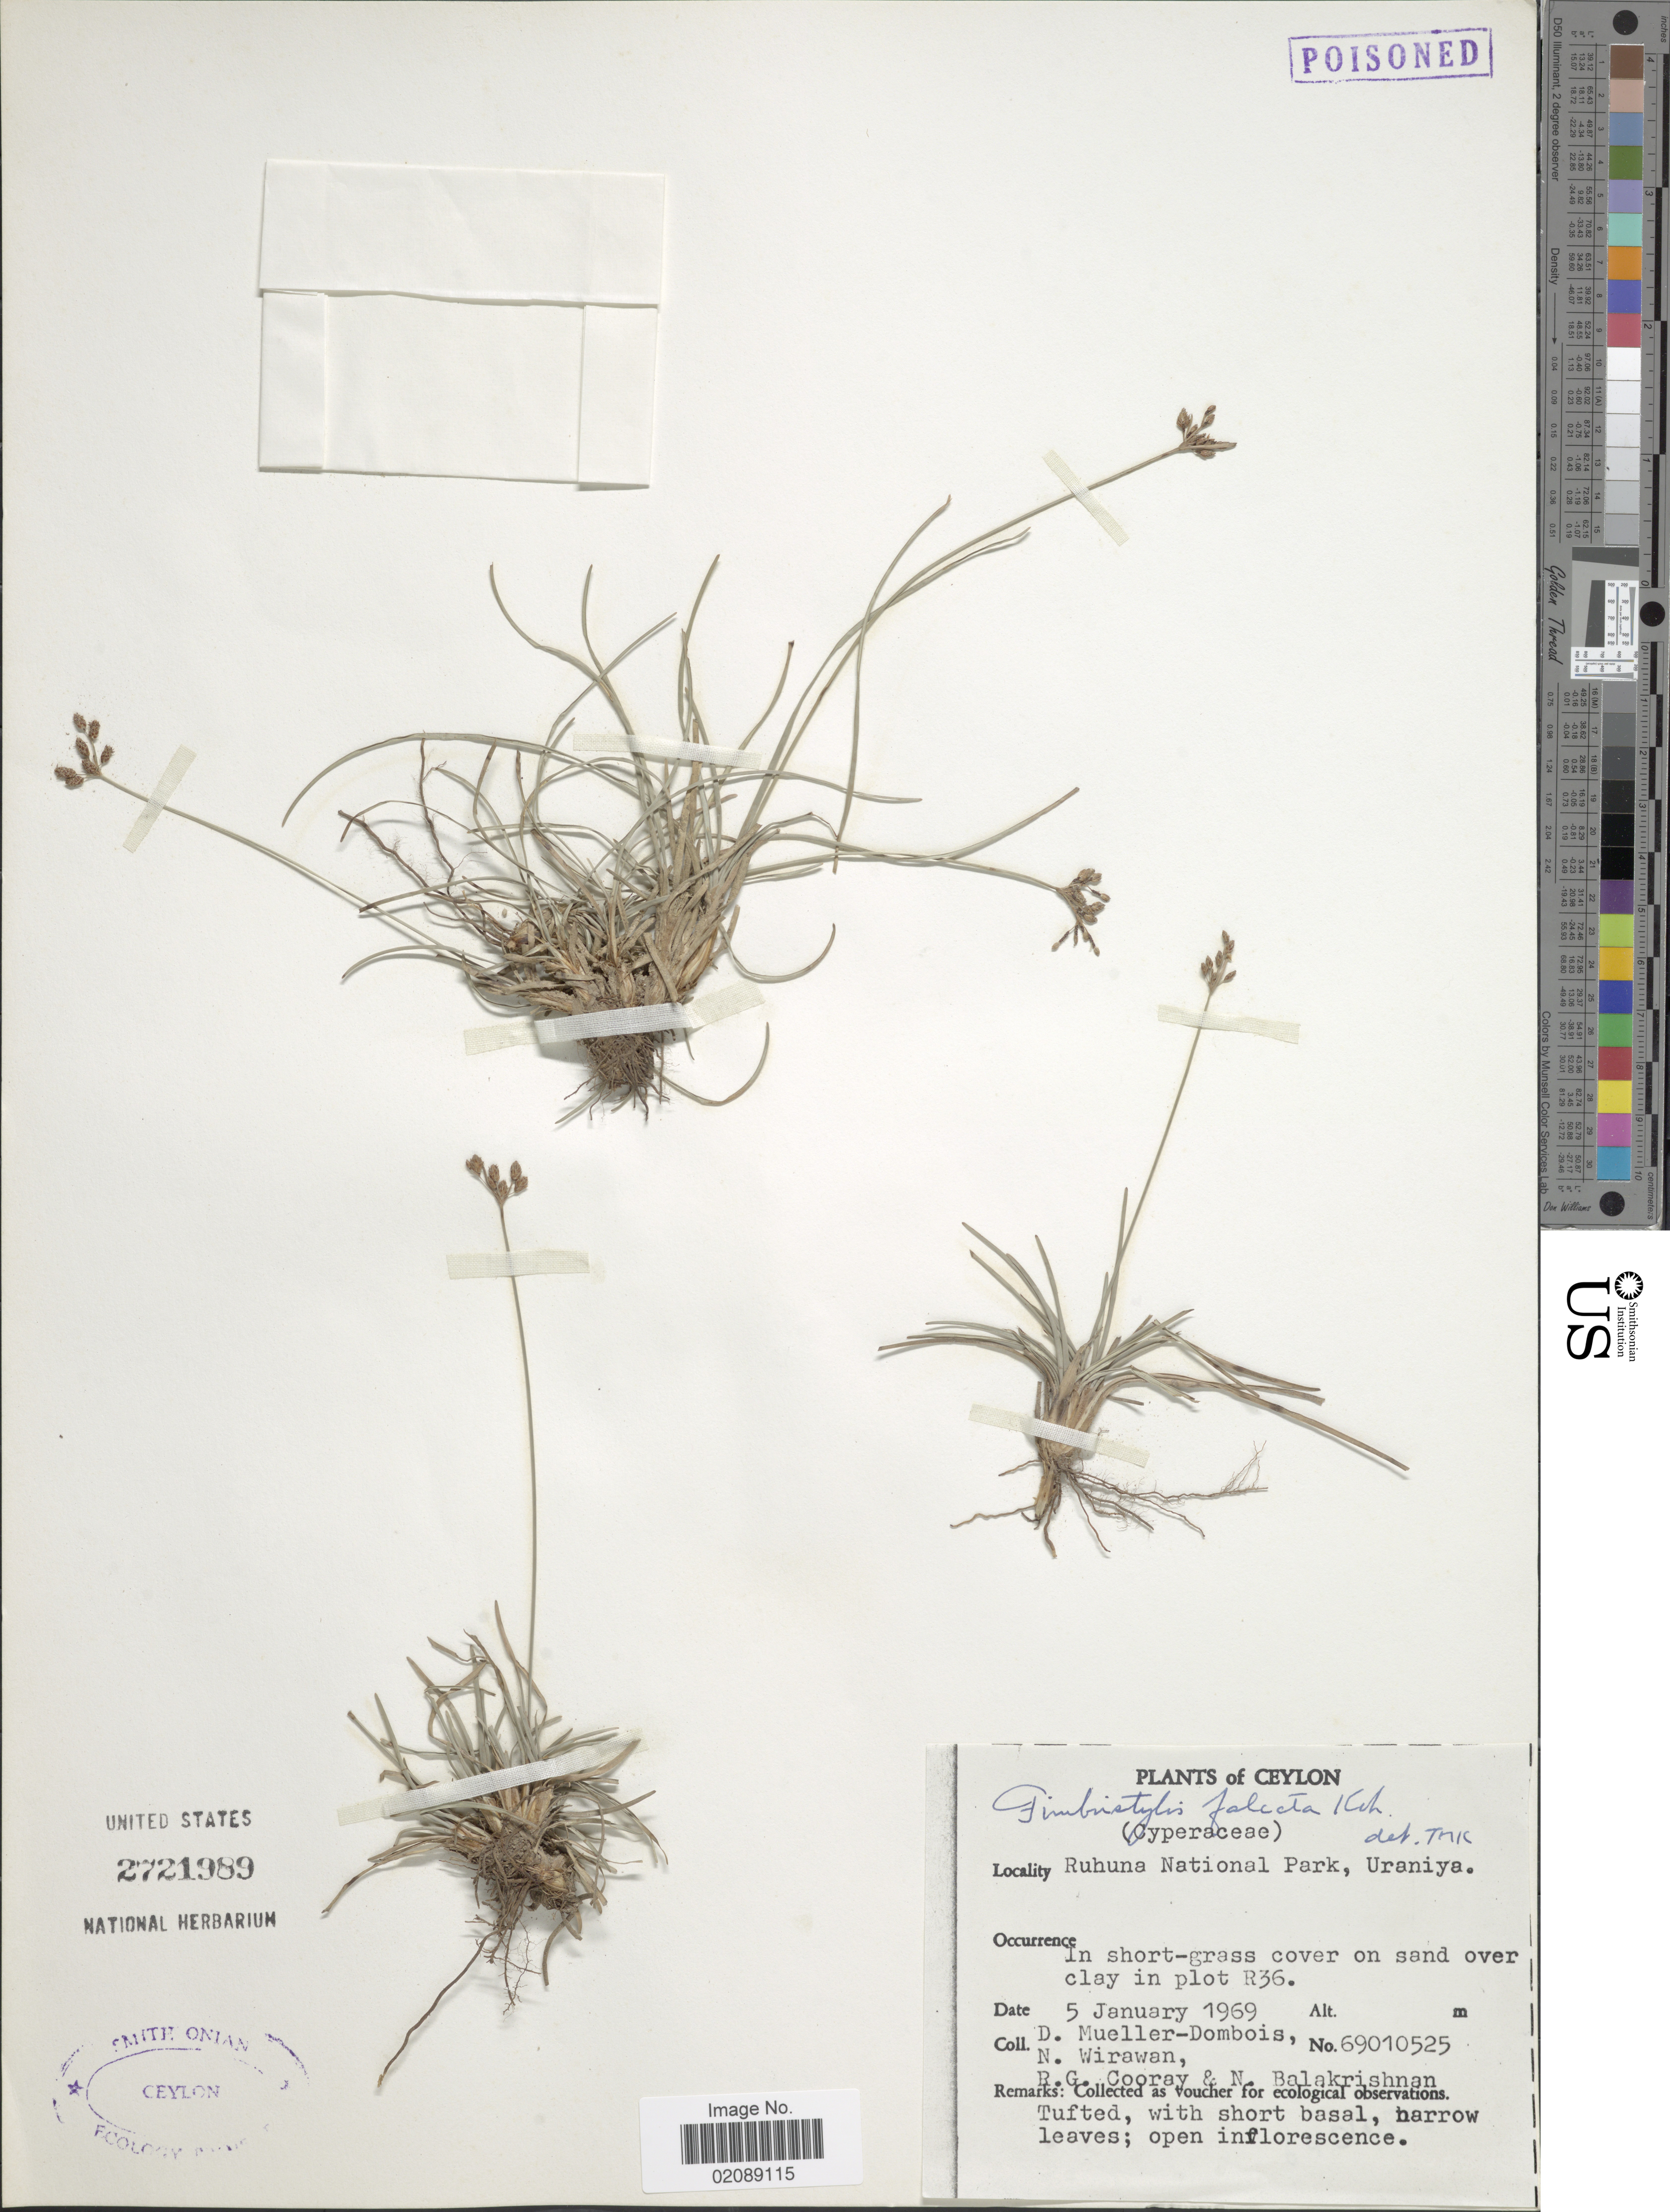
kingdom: Plantae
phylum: Tracheophyta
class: Liliopsida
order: Poales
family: Cyperaceae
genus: Fimbristylis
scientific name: Fimbristylis falcata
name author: (Vahl) Kunth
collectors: D. Mueller-Dombois, N. Wirawan, R. Cooray & N. Balakrishnan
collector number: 69010525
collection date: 1969-01-05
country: Sri Lanka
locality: Ceylon, Ruhuna National Park, Uraniya, in short-grass cover on sand over clay in plot R36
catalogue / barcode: US 2721989